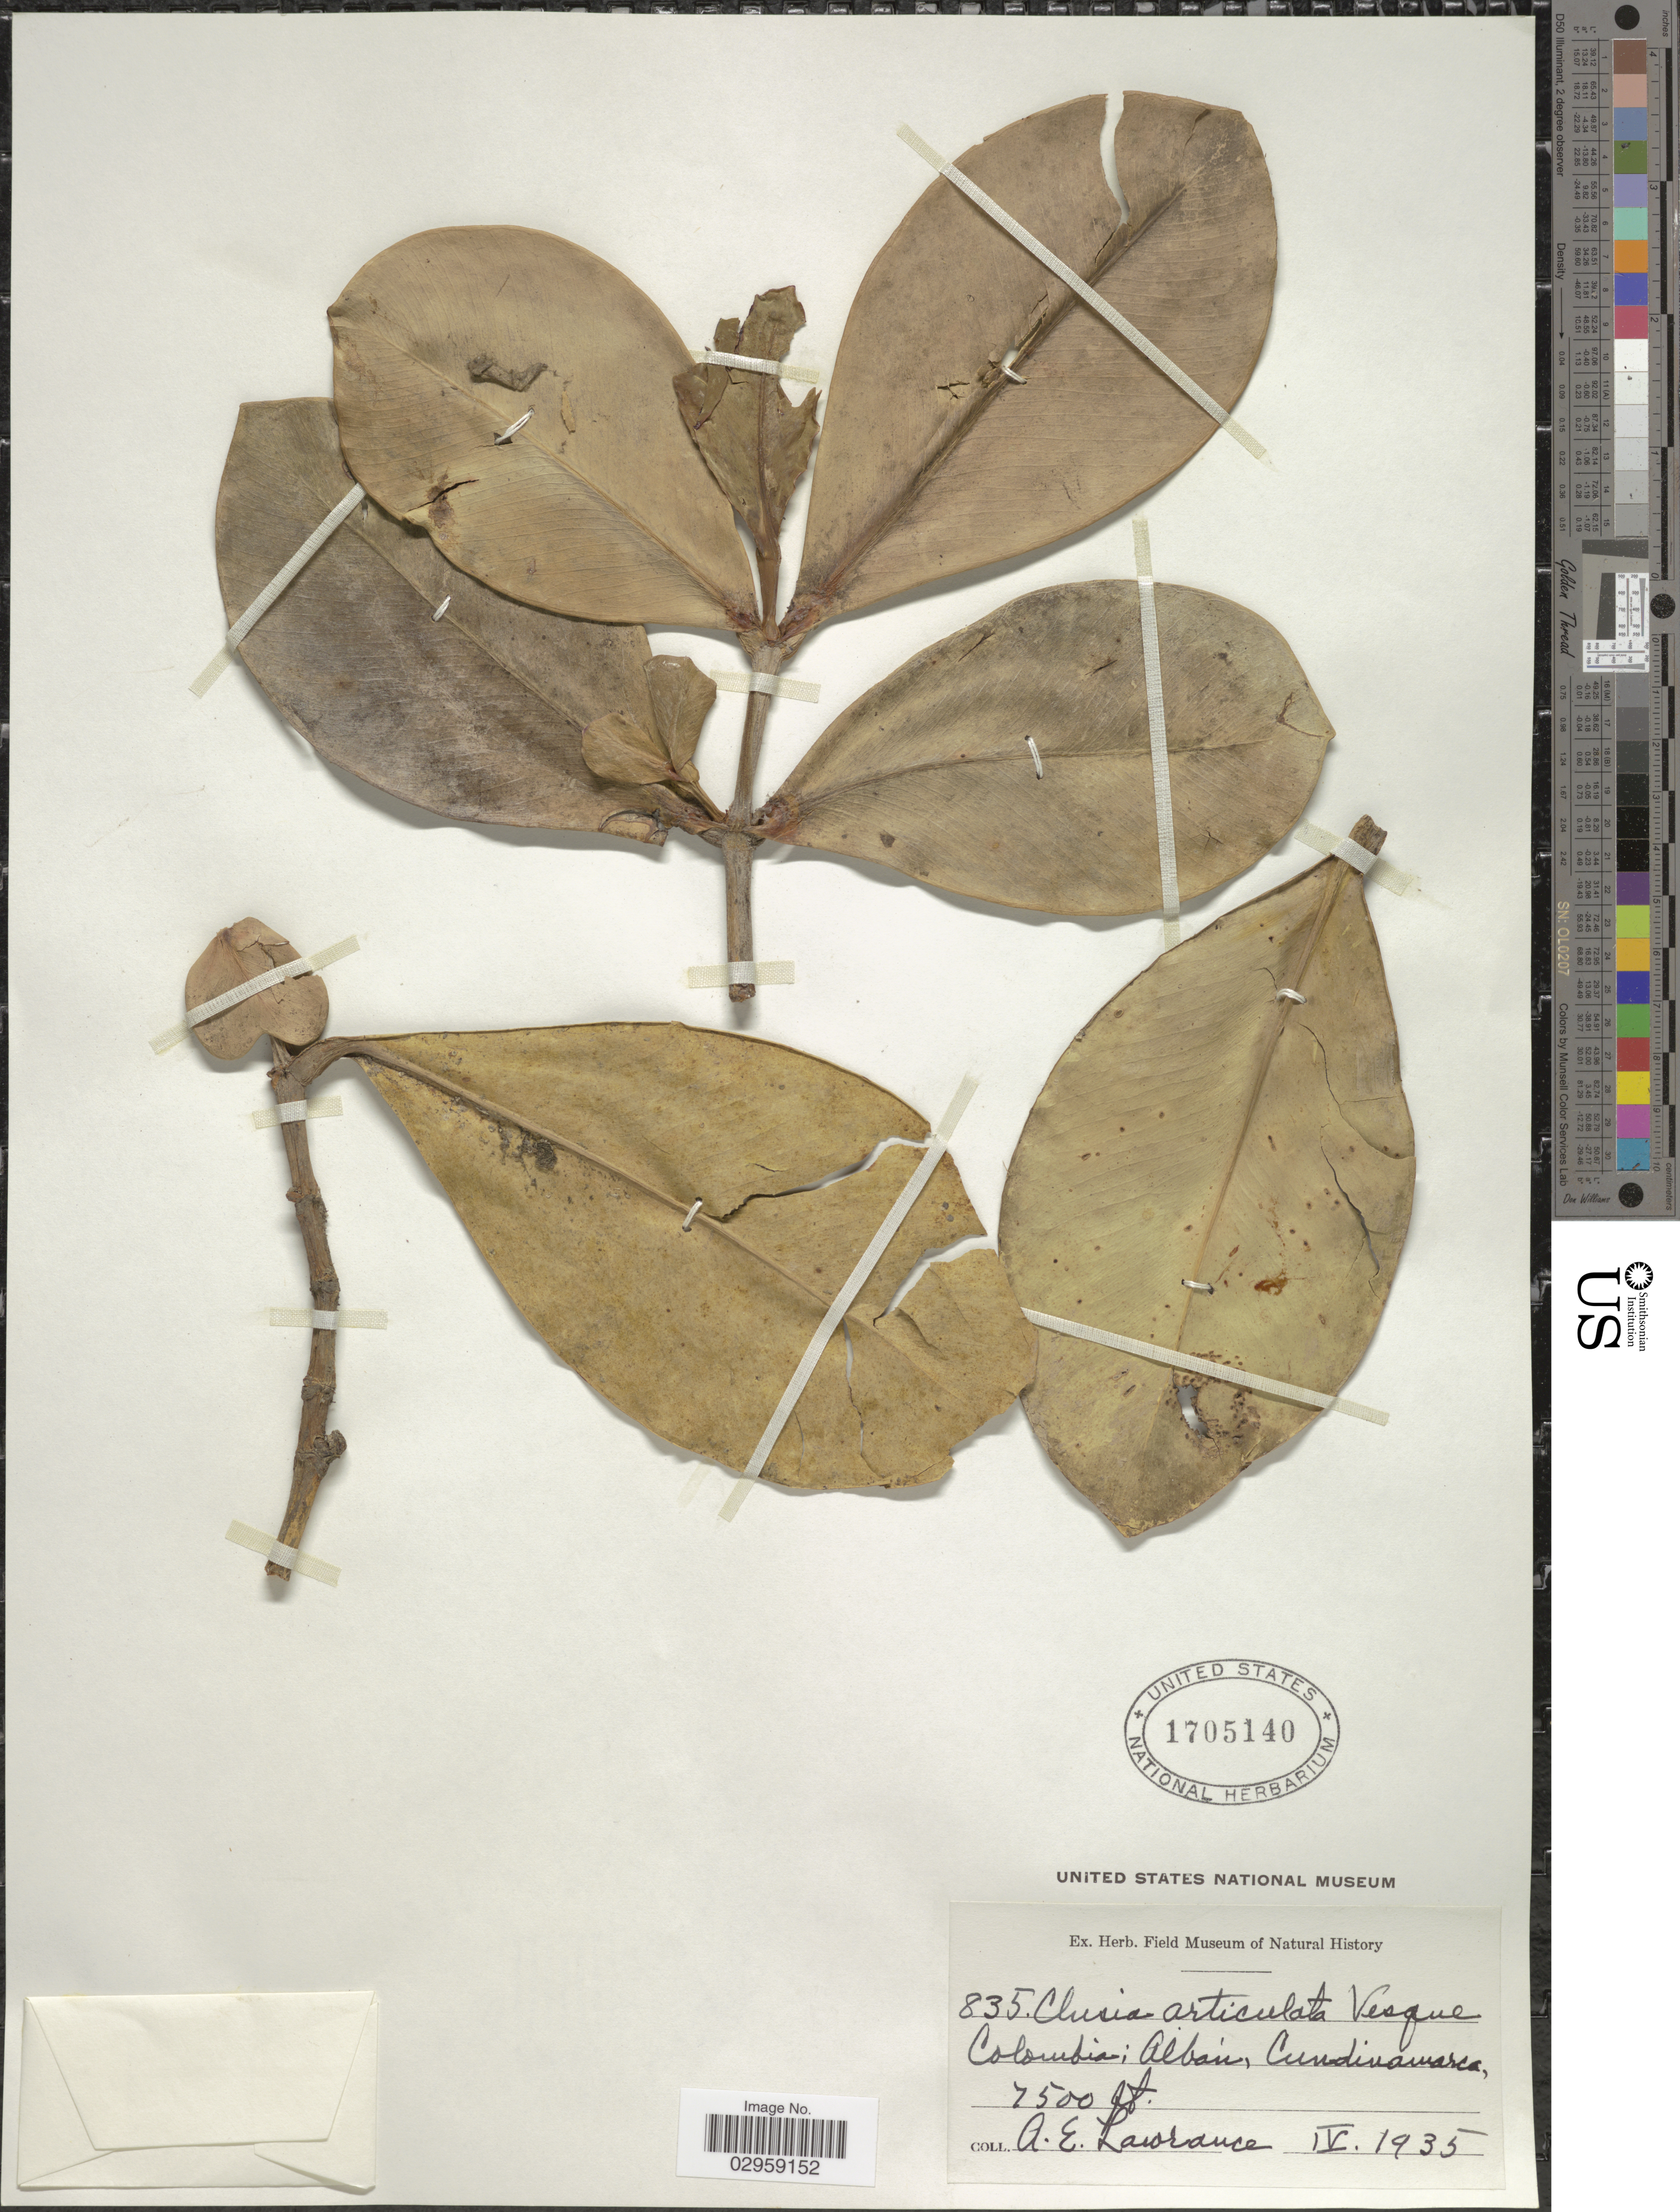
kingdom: Plantae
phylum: Tracheophyta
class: Magnoliopsida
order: Malpighiales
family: Clusiaceae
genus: Clusia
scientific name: Clusia articulata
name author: Vesque in A. DC.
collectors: A. Lawrance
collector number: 835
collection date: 1935-04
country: Colombia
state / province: Cundinamarca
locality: Albán.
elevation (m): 2286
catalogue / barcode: US 1705140